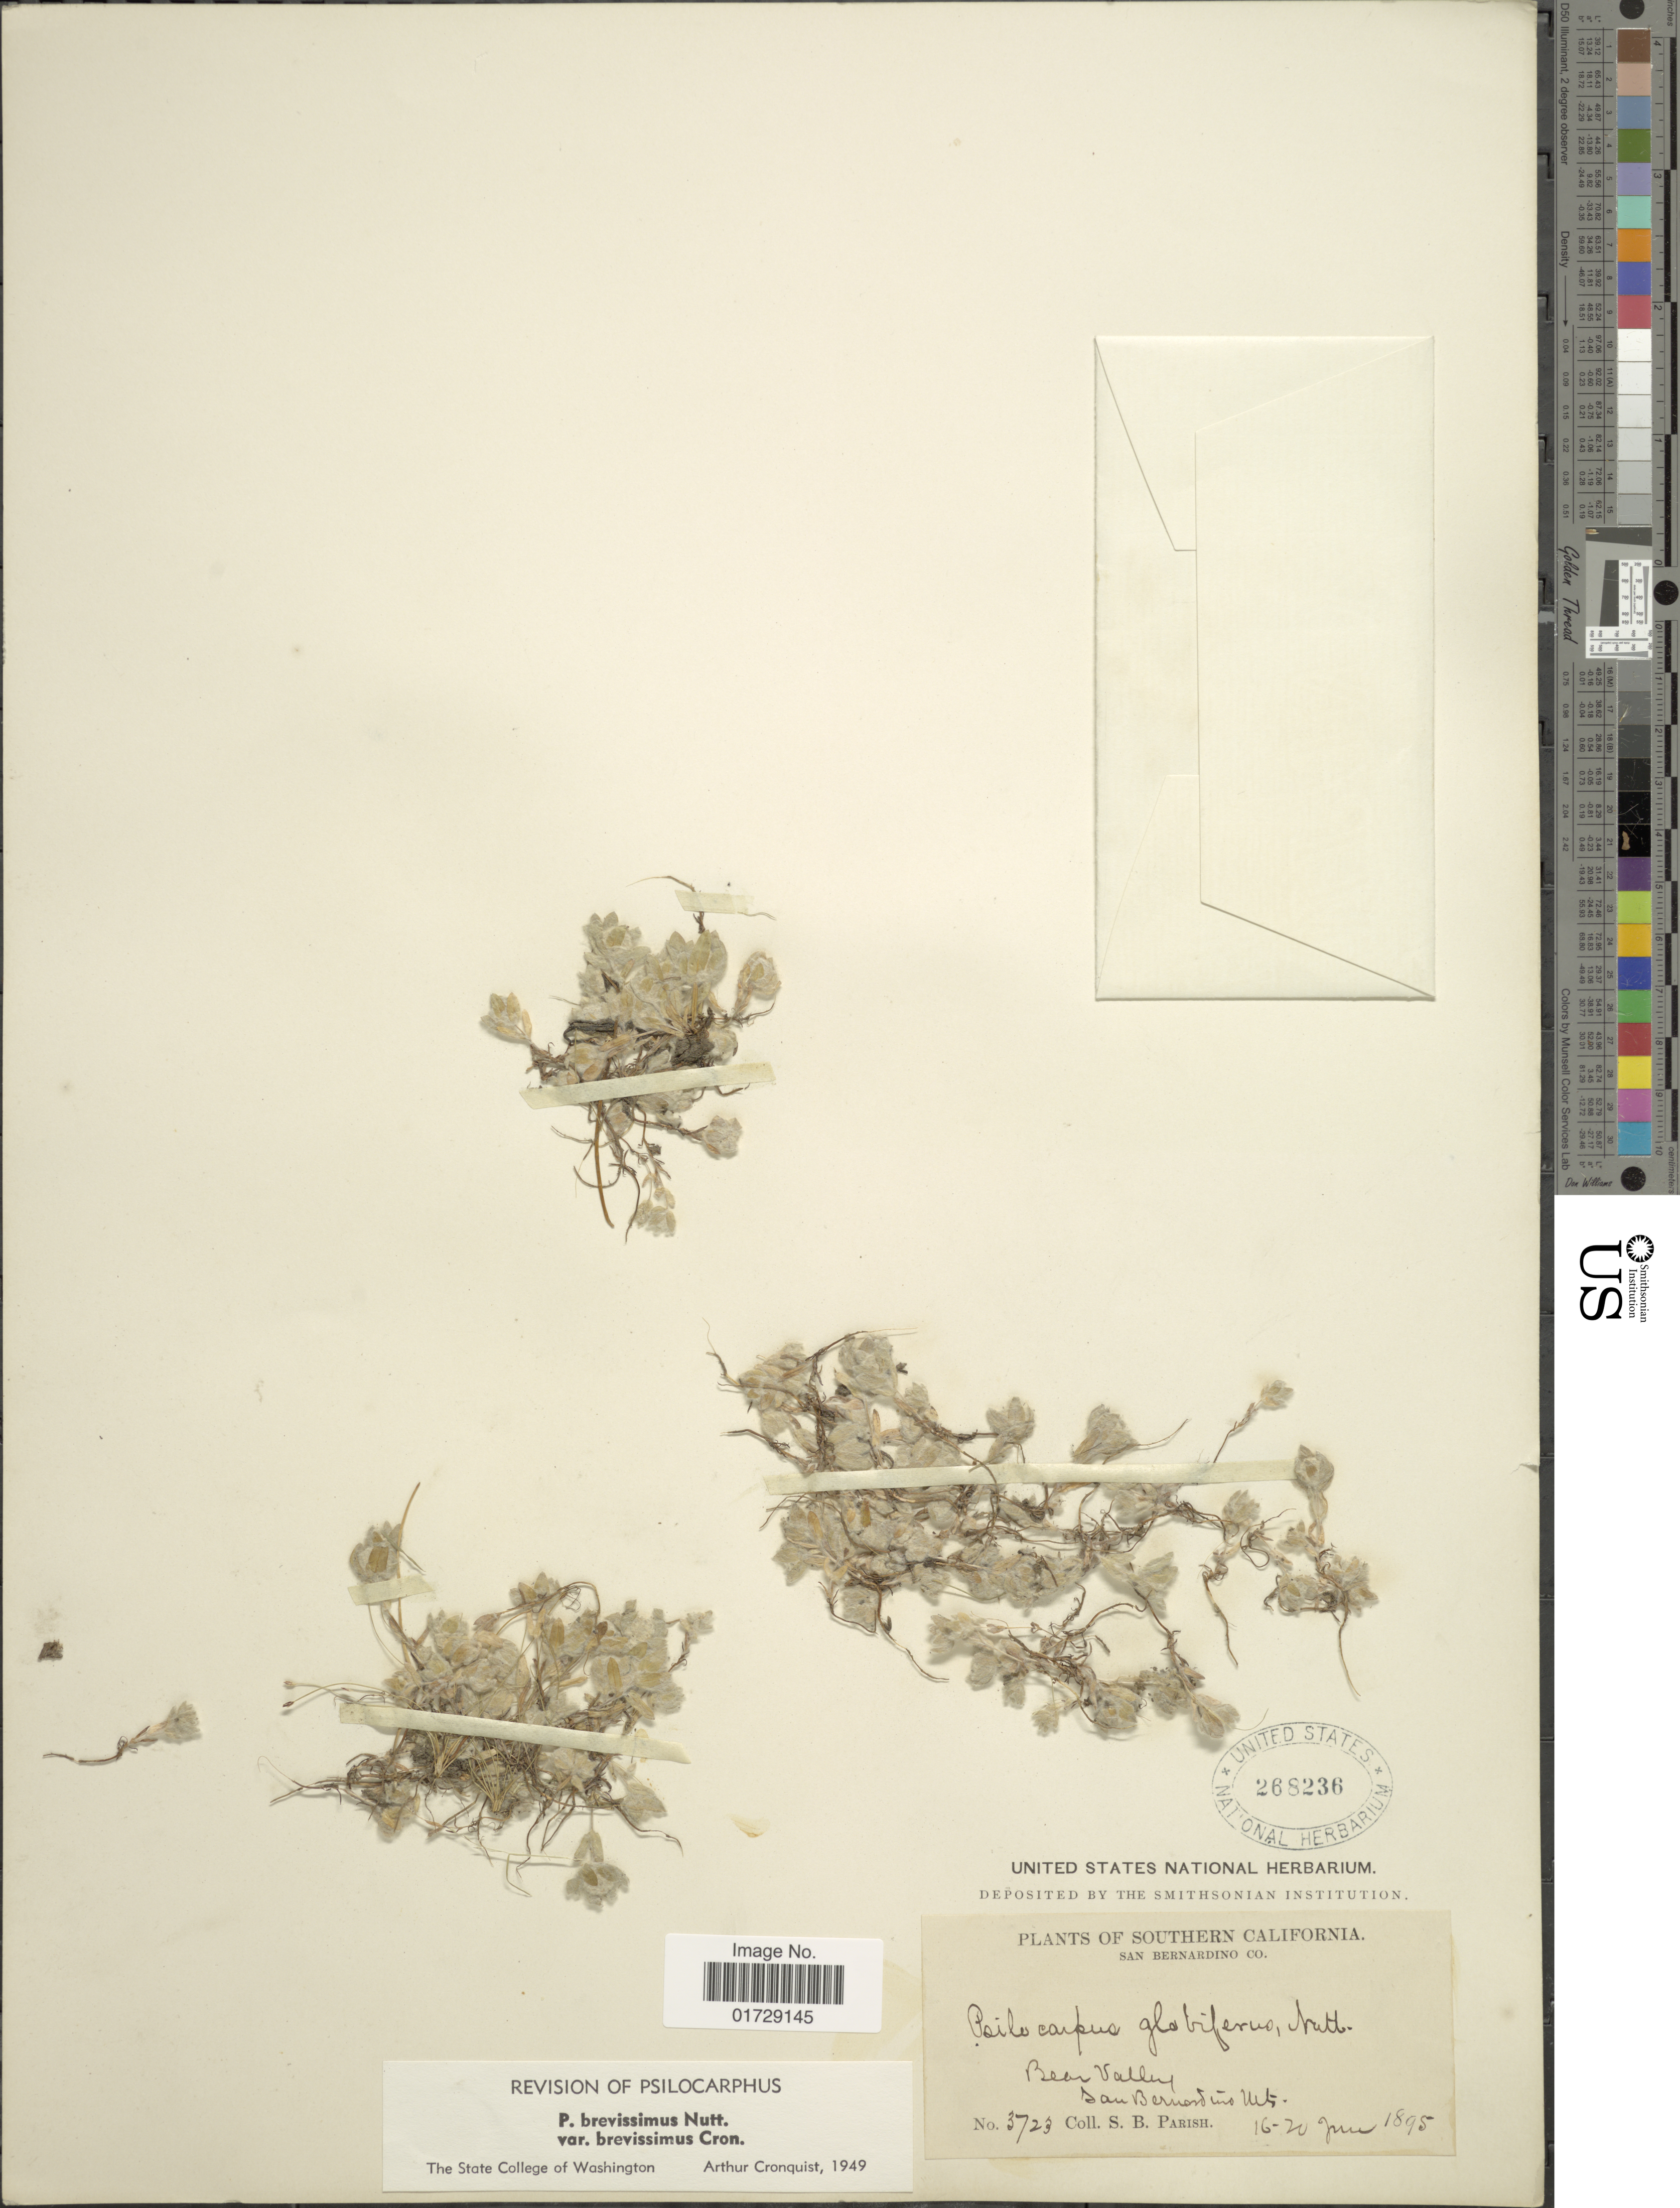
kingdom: Plantae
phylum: Tracheophyta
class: Magnoliopsida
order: Asterales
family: Asteraceae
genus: Psilocarphus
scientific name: Psilocarphus brevissimus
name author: Nutt.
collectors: S. B. Parish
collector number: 3723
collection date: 1895-06-16/1895-06-20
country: United States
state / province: California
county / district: San Bernardino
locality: Southern California, San Bernardino Co. Bear Valley, San Bernardino Mt.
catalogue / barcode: US 268236